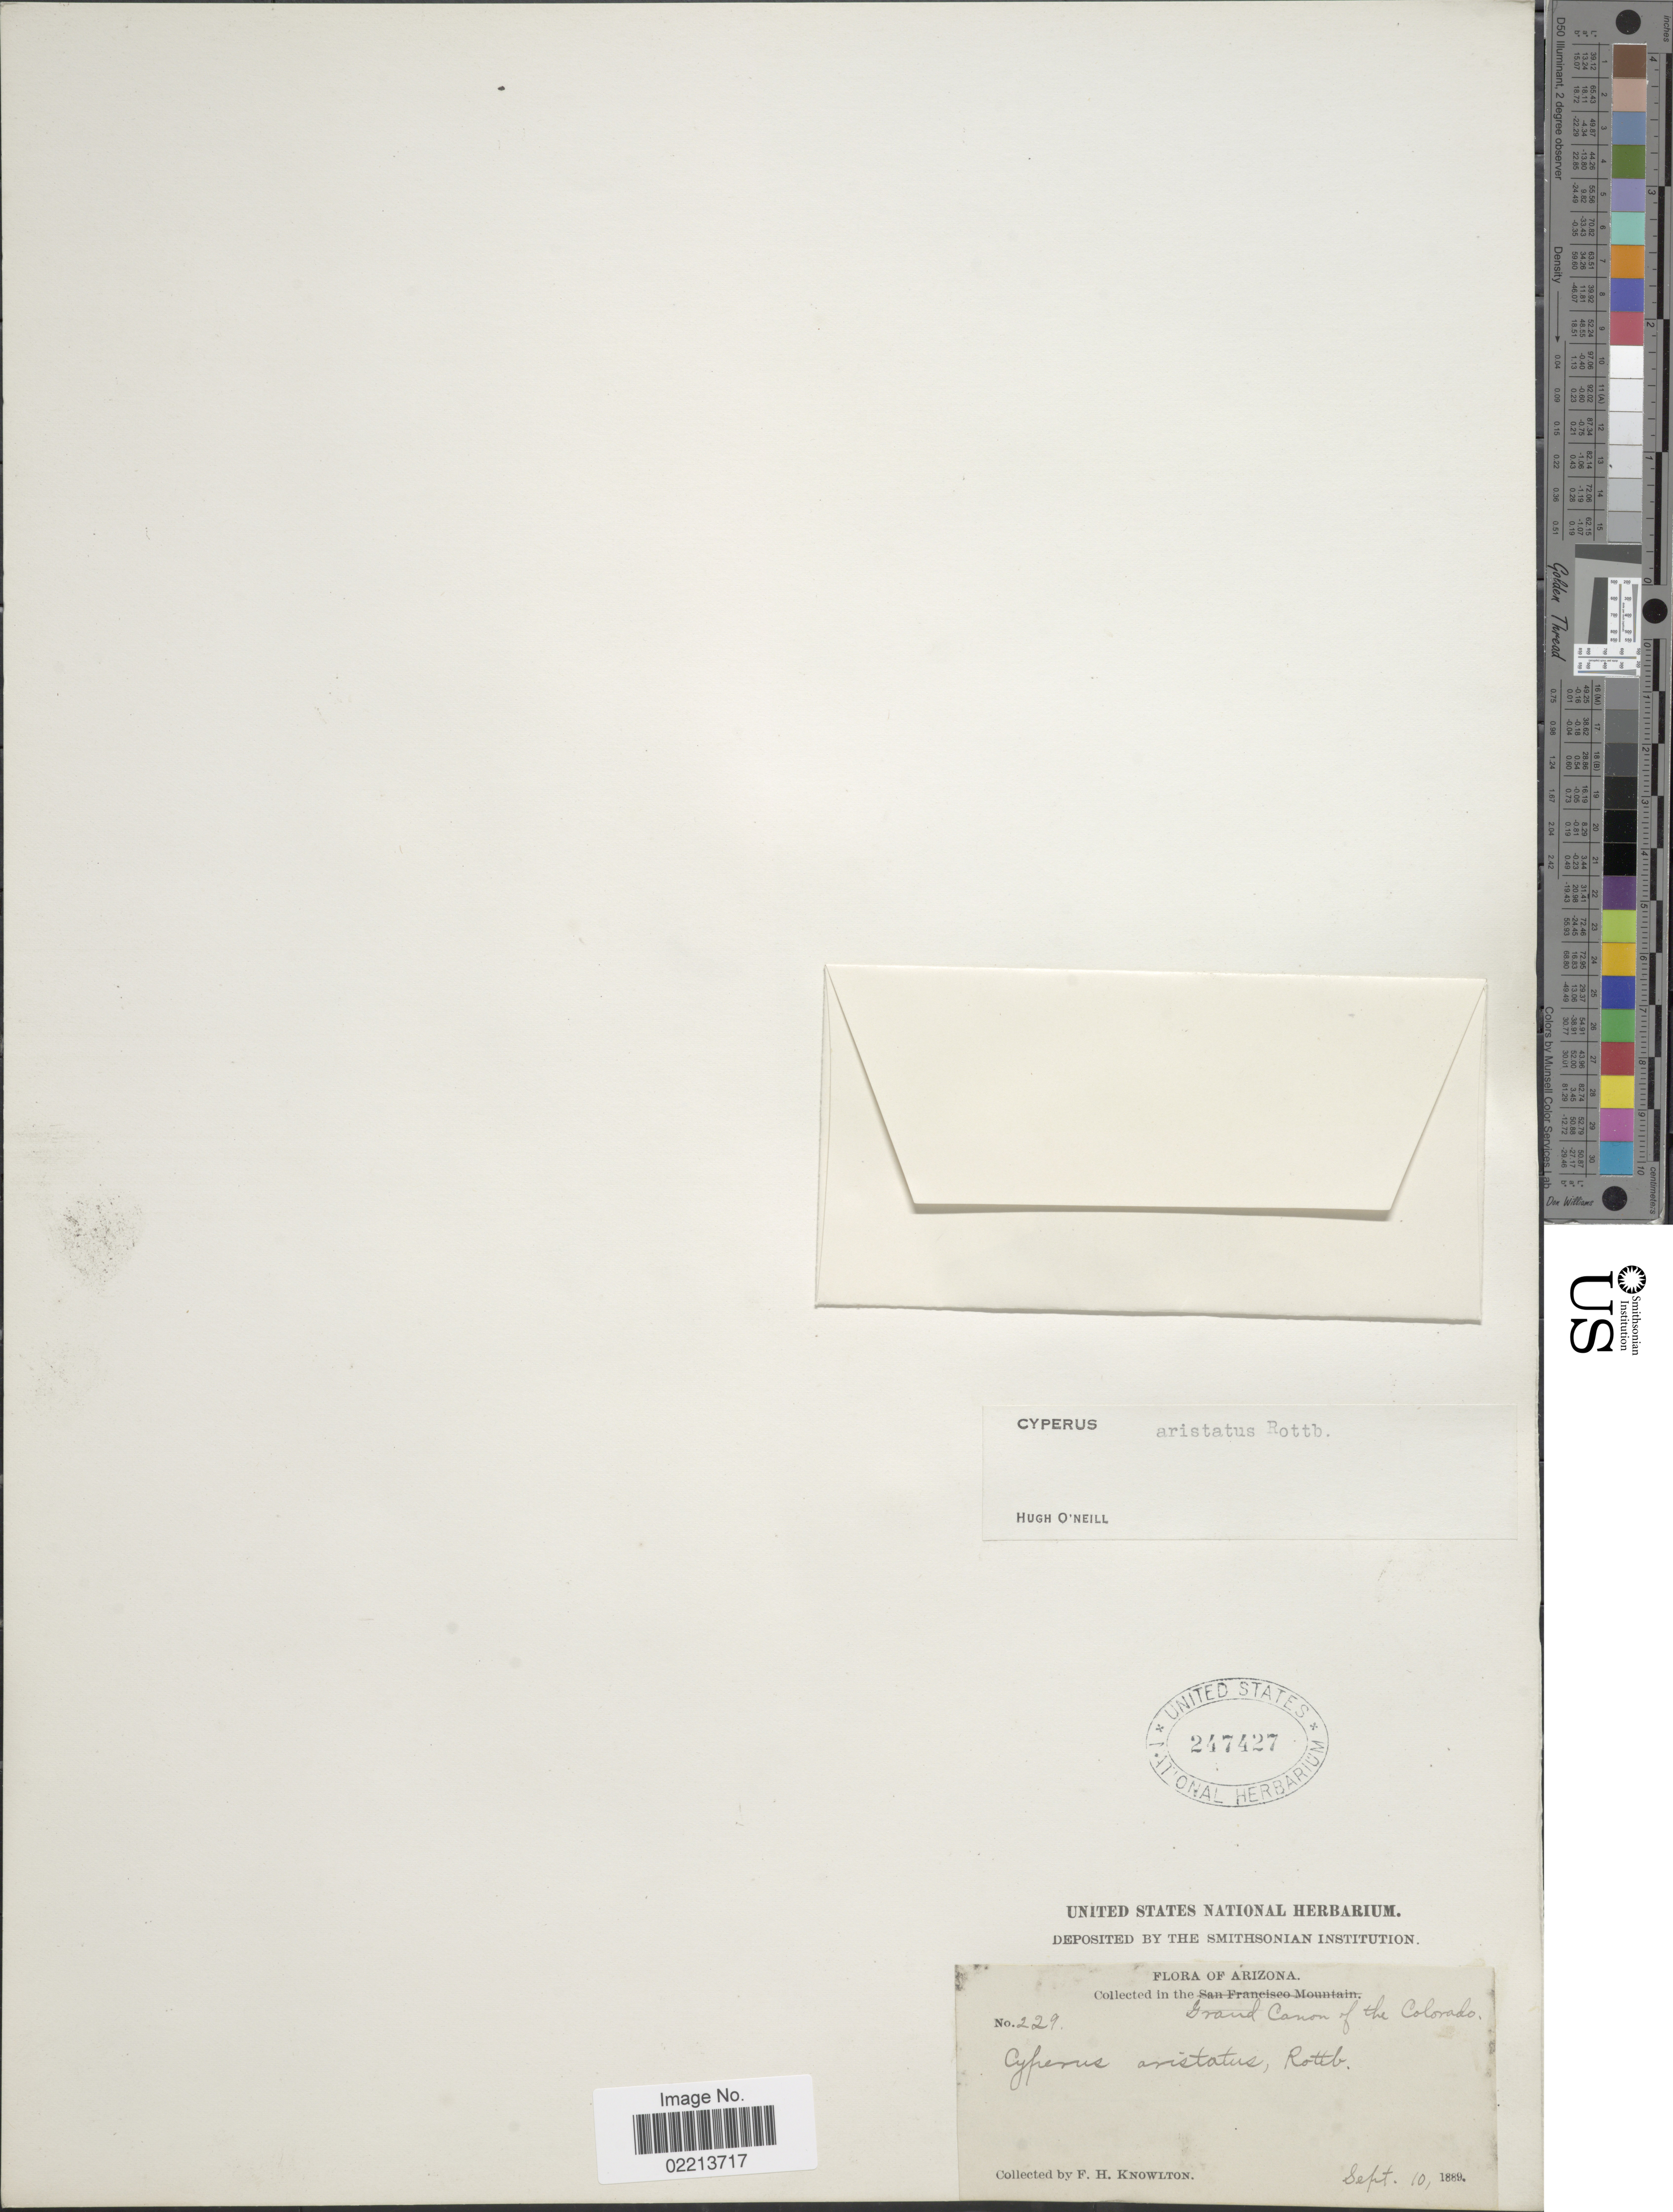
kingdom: Plantae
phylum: Tracheophyta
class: Liliopsida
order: Poales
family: Cyperaceae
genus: Cyperus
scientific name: Cyperus squarrosus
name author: L.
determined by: Strong, Mark T., (BOT), Smithsonian Institution - National Museum of Natural History (UNITED STATES)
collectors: F. H. Knowlton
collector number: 229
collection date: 1889-08-10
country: United States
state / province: Arizona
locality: Grand Canon of the Colorado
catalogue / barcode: US 247427